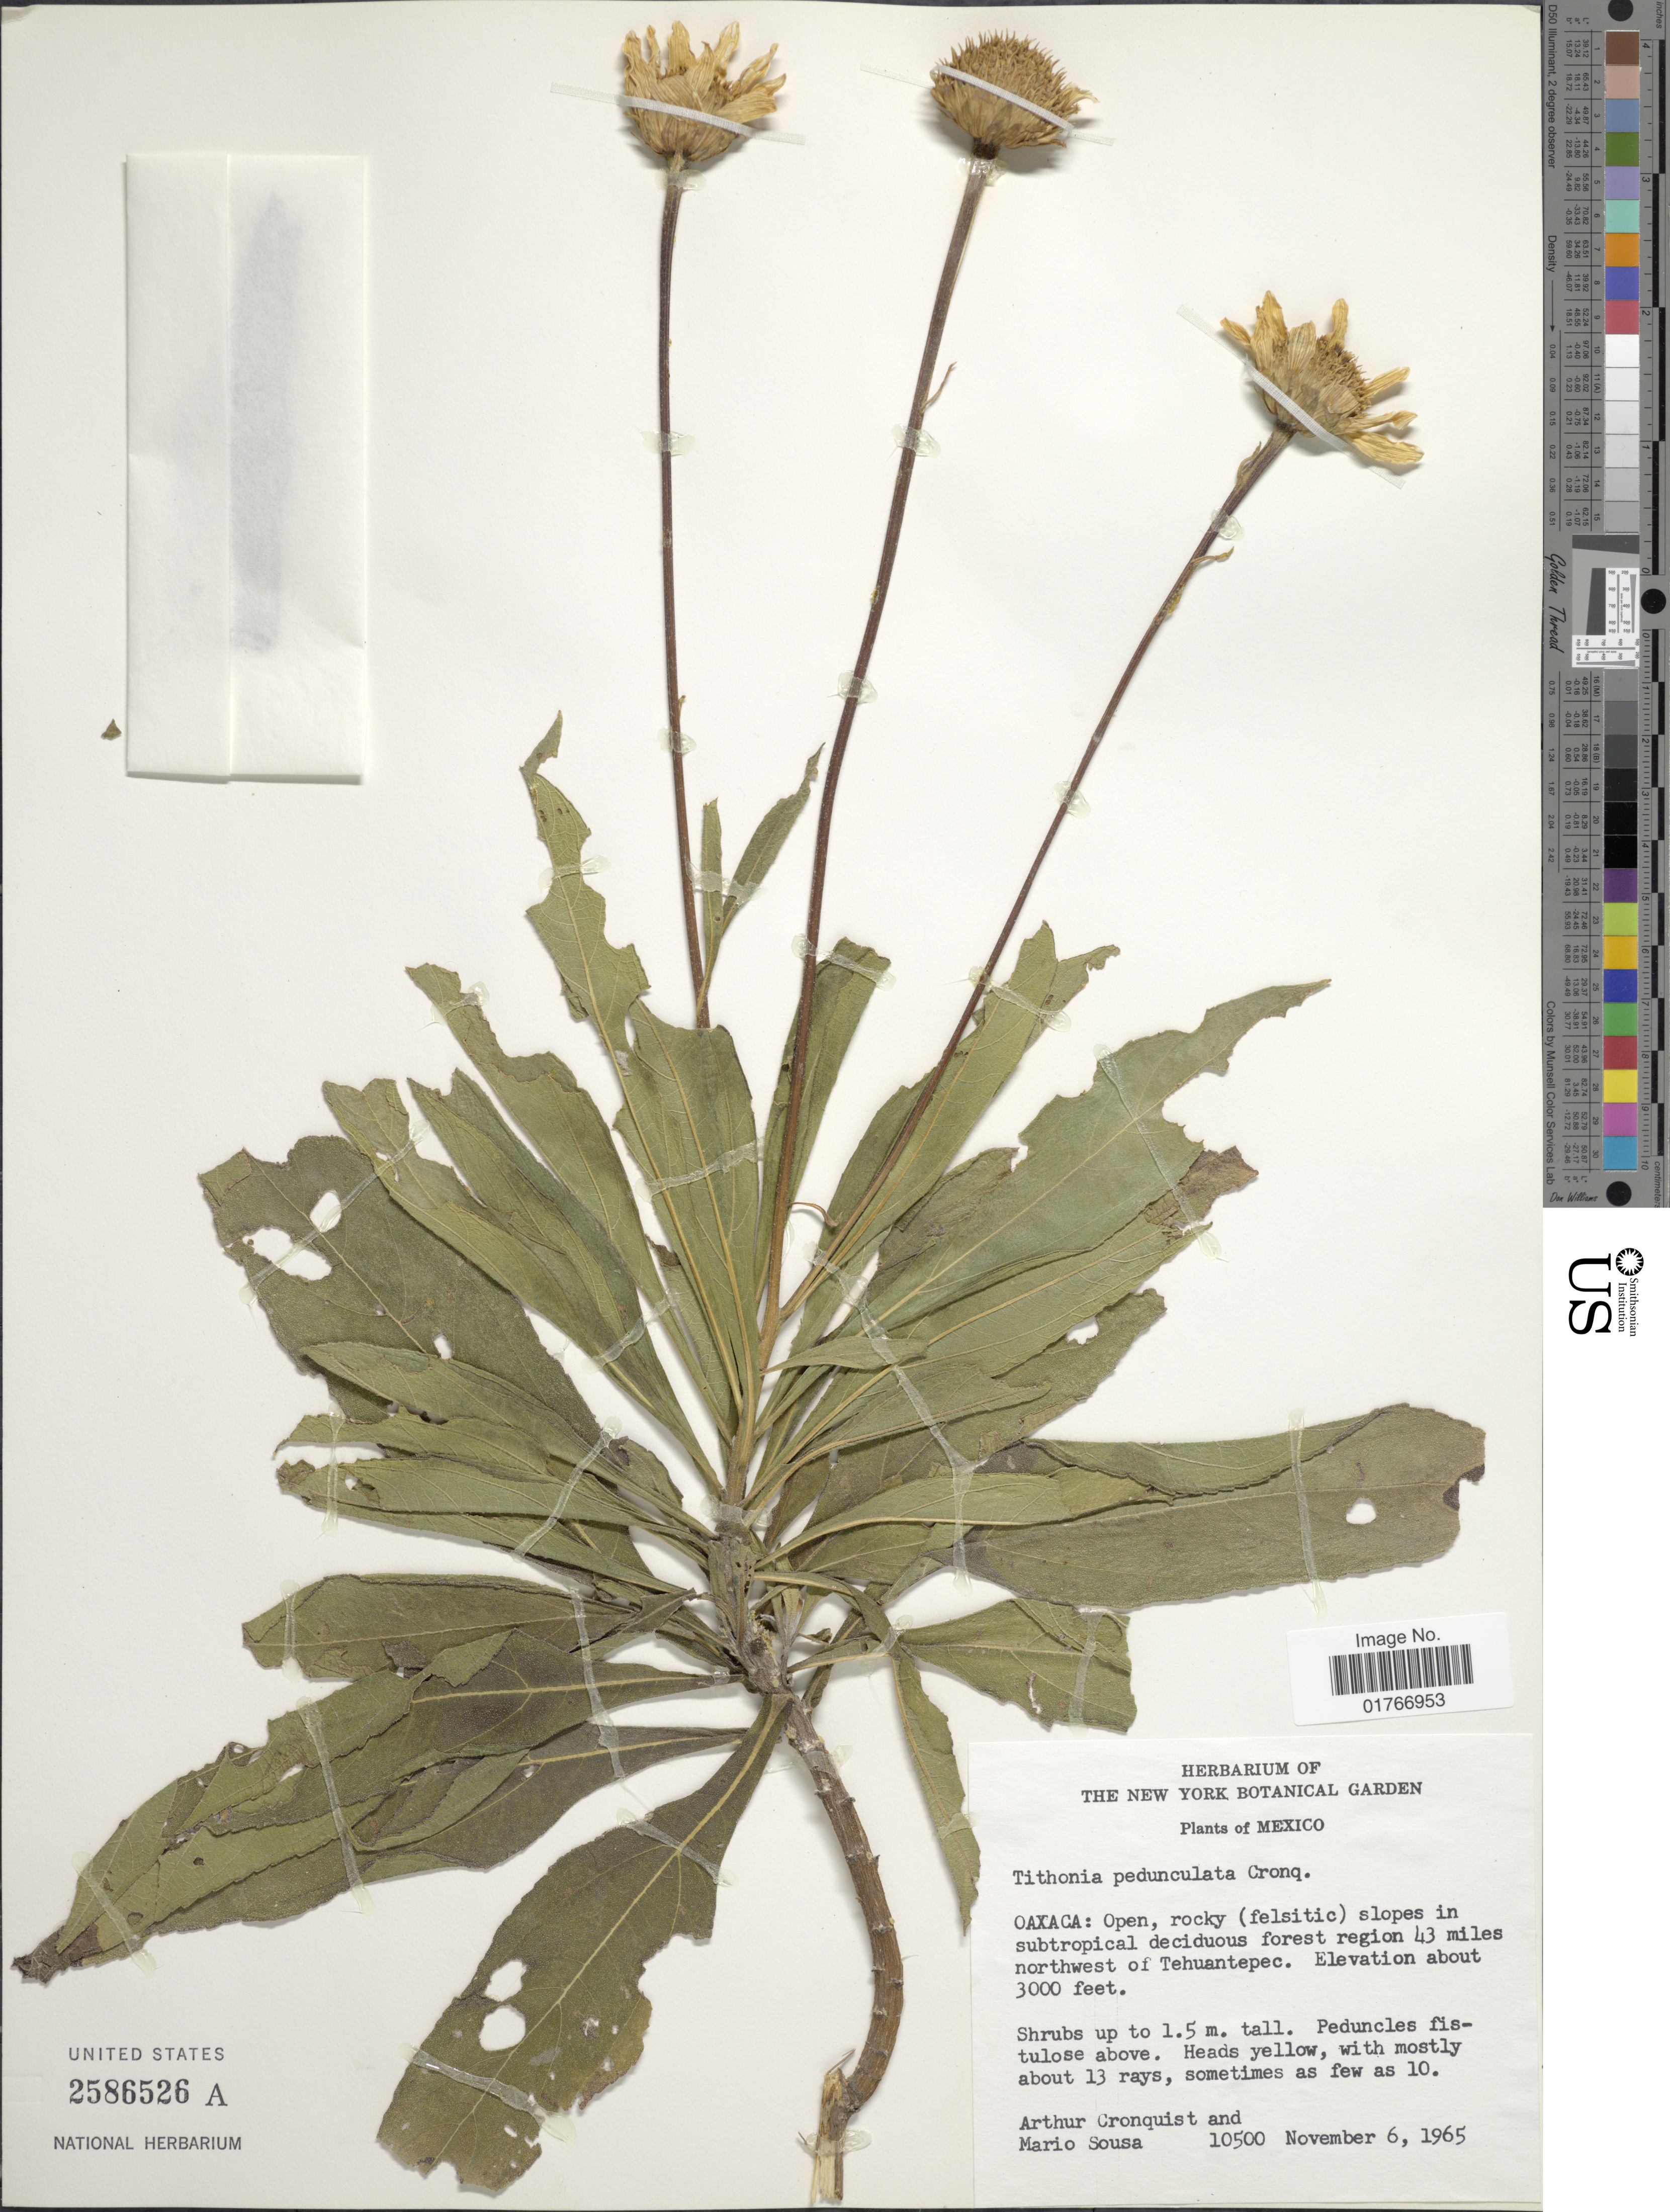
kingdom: Plantae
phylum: Tracheophyta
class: Magnoliopsida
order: Asterales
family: Asteraceae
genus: Tithonia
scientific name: Tithonia pedunculata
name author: Cronq.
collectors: A. J. Cronquist & M. Sousa S.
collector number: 10500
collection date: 1965-11-06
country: Mexico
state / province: Oaxaca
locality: Forest region 43 miles northwest of Tehuantepec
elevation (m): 914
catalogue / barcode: US 2586526A